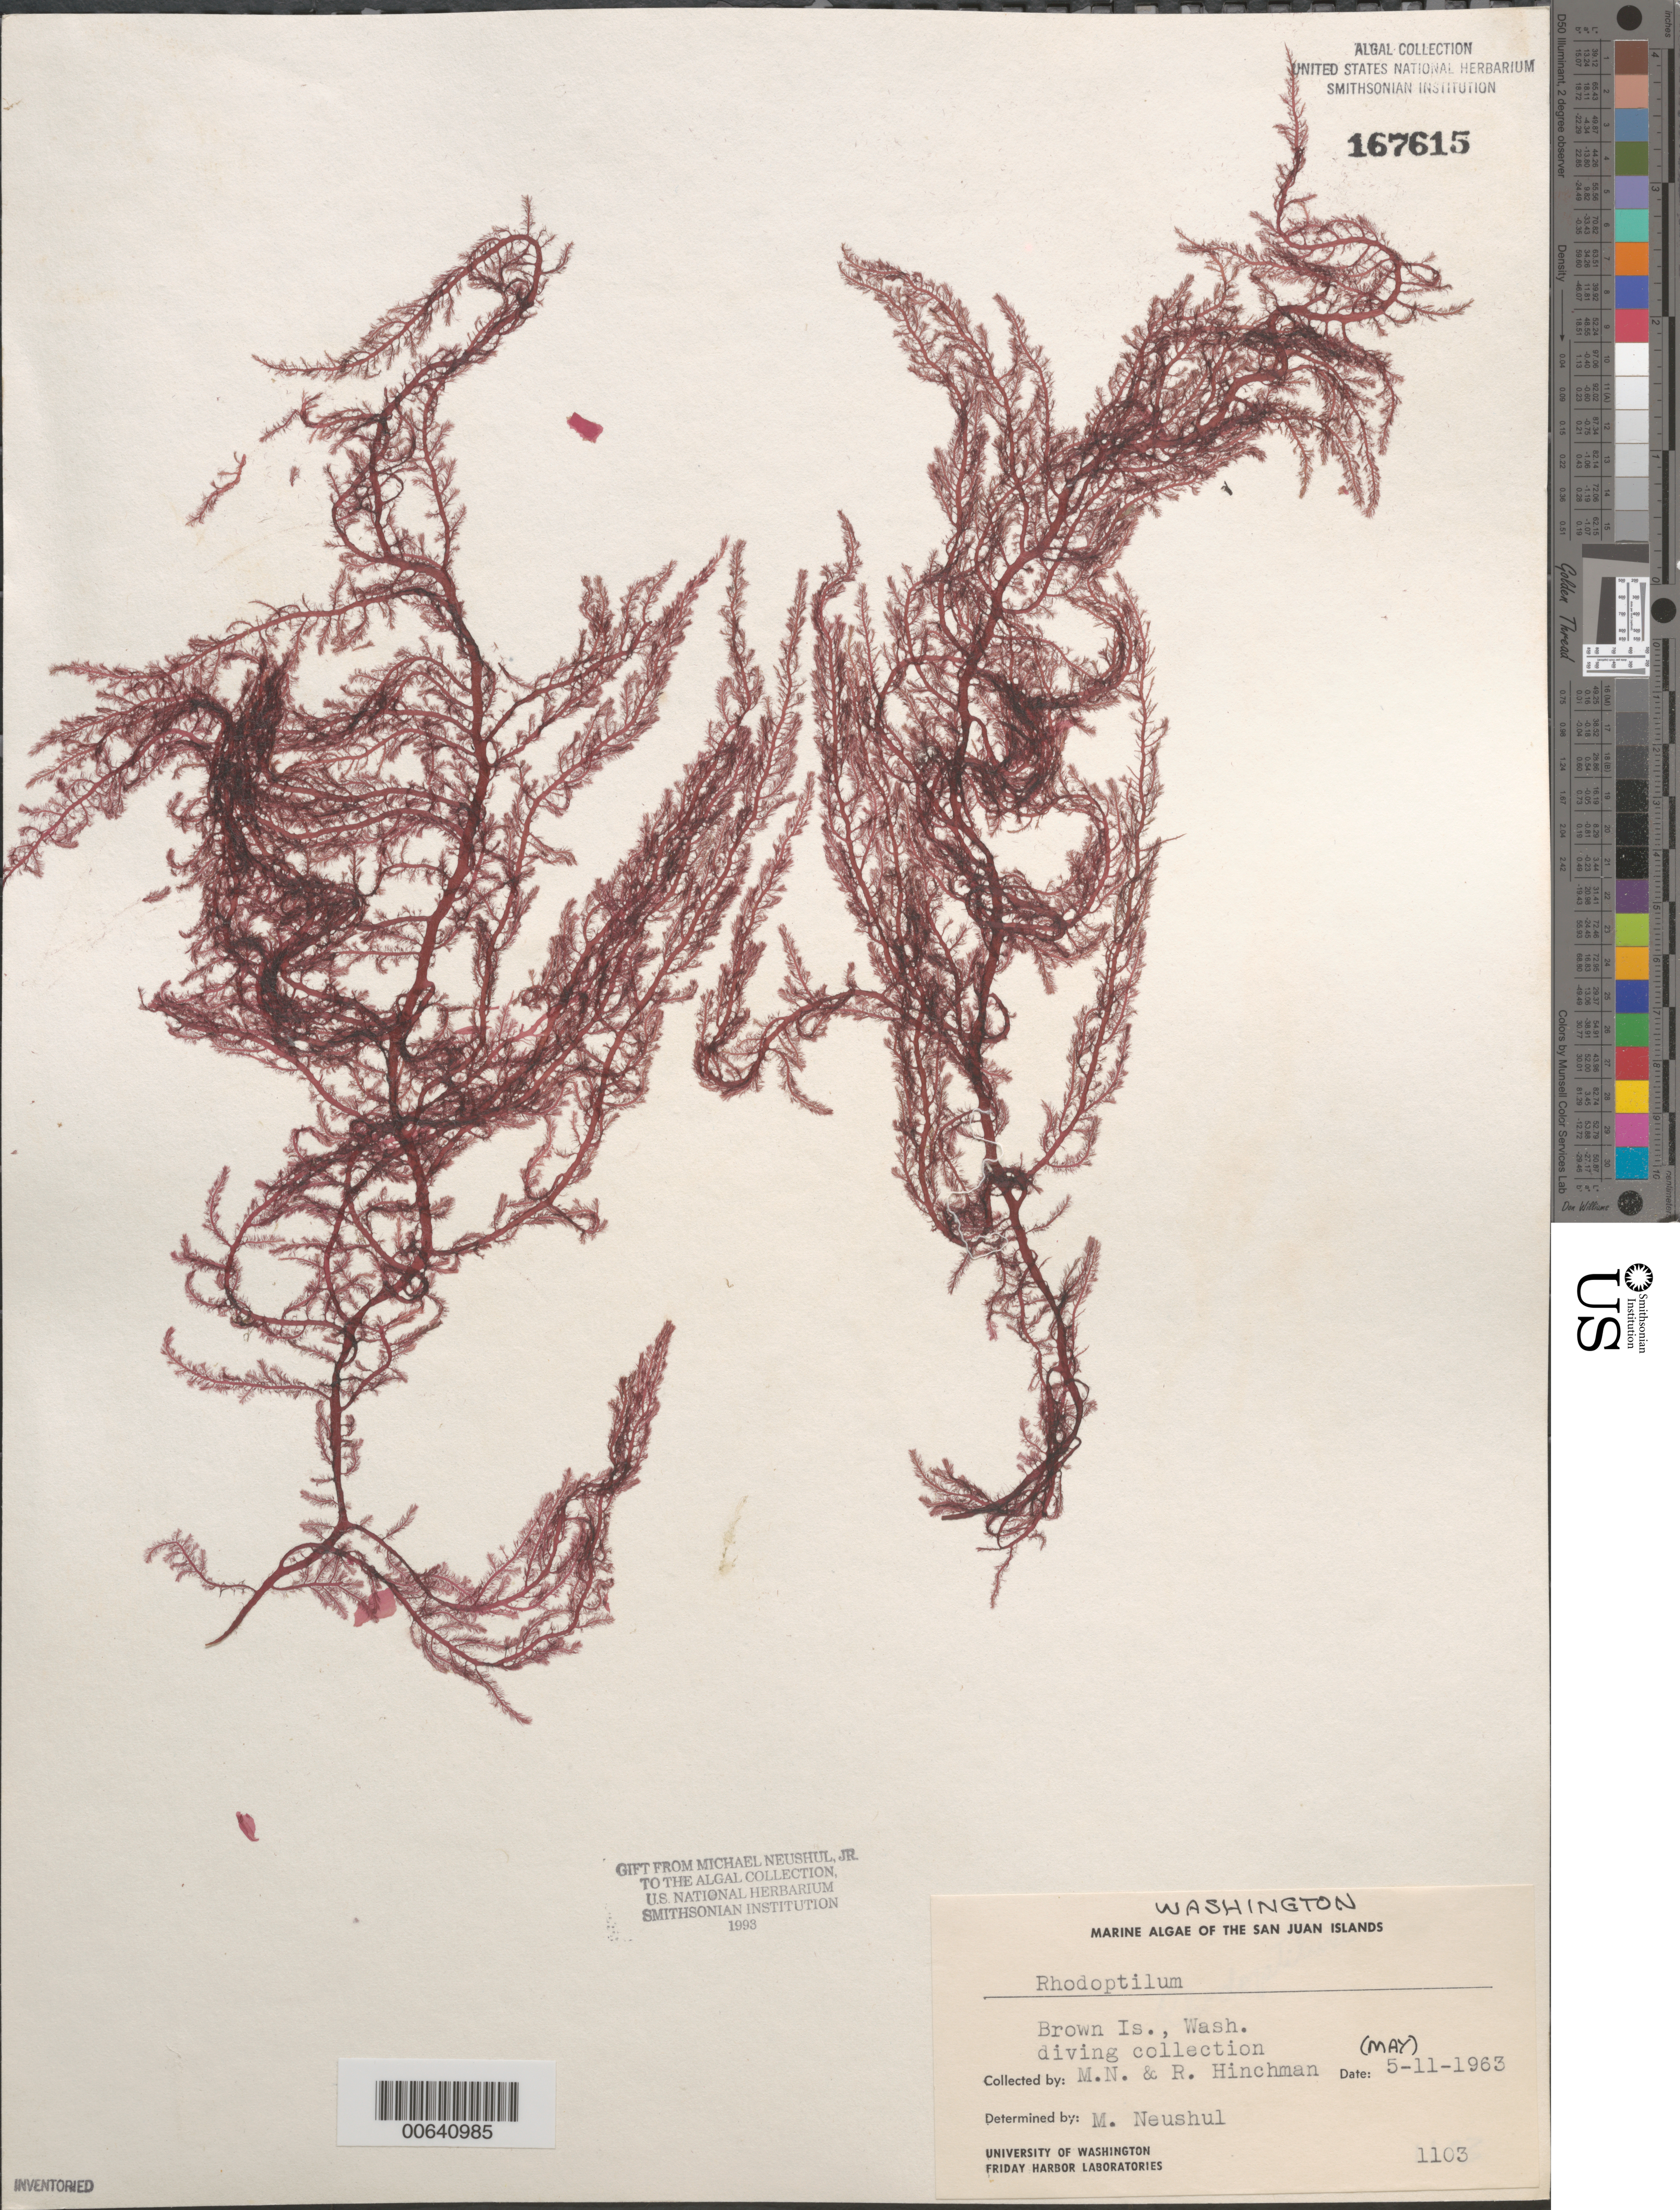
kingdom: Plantae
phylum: Rhodophyta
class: Florideophyceae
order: Ceramiales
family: Dasyaceae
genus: Rhodoptilum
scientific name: Rhodoptilum sp.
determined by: Neushul, M.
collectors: M. Neushul & R. Hinchman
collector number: Neushul 1103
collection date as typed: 11 May 1963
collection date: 1963-05-11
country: United States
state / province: Washington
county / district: San Juan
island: Brown Island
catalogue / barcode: US 167615